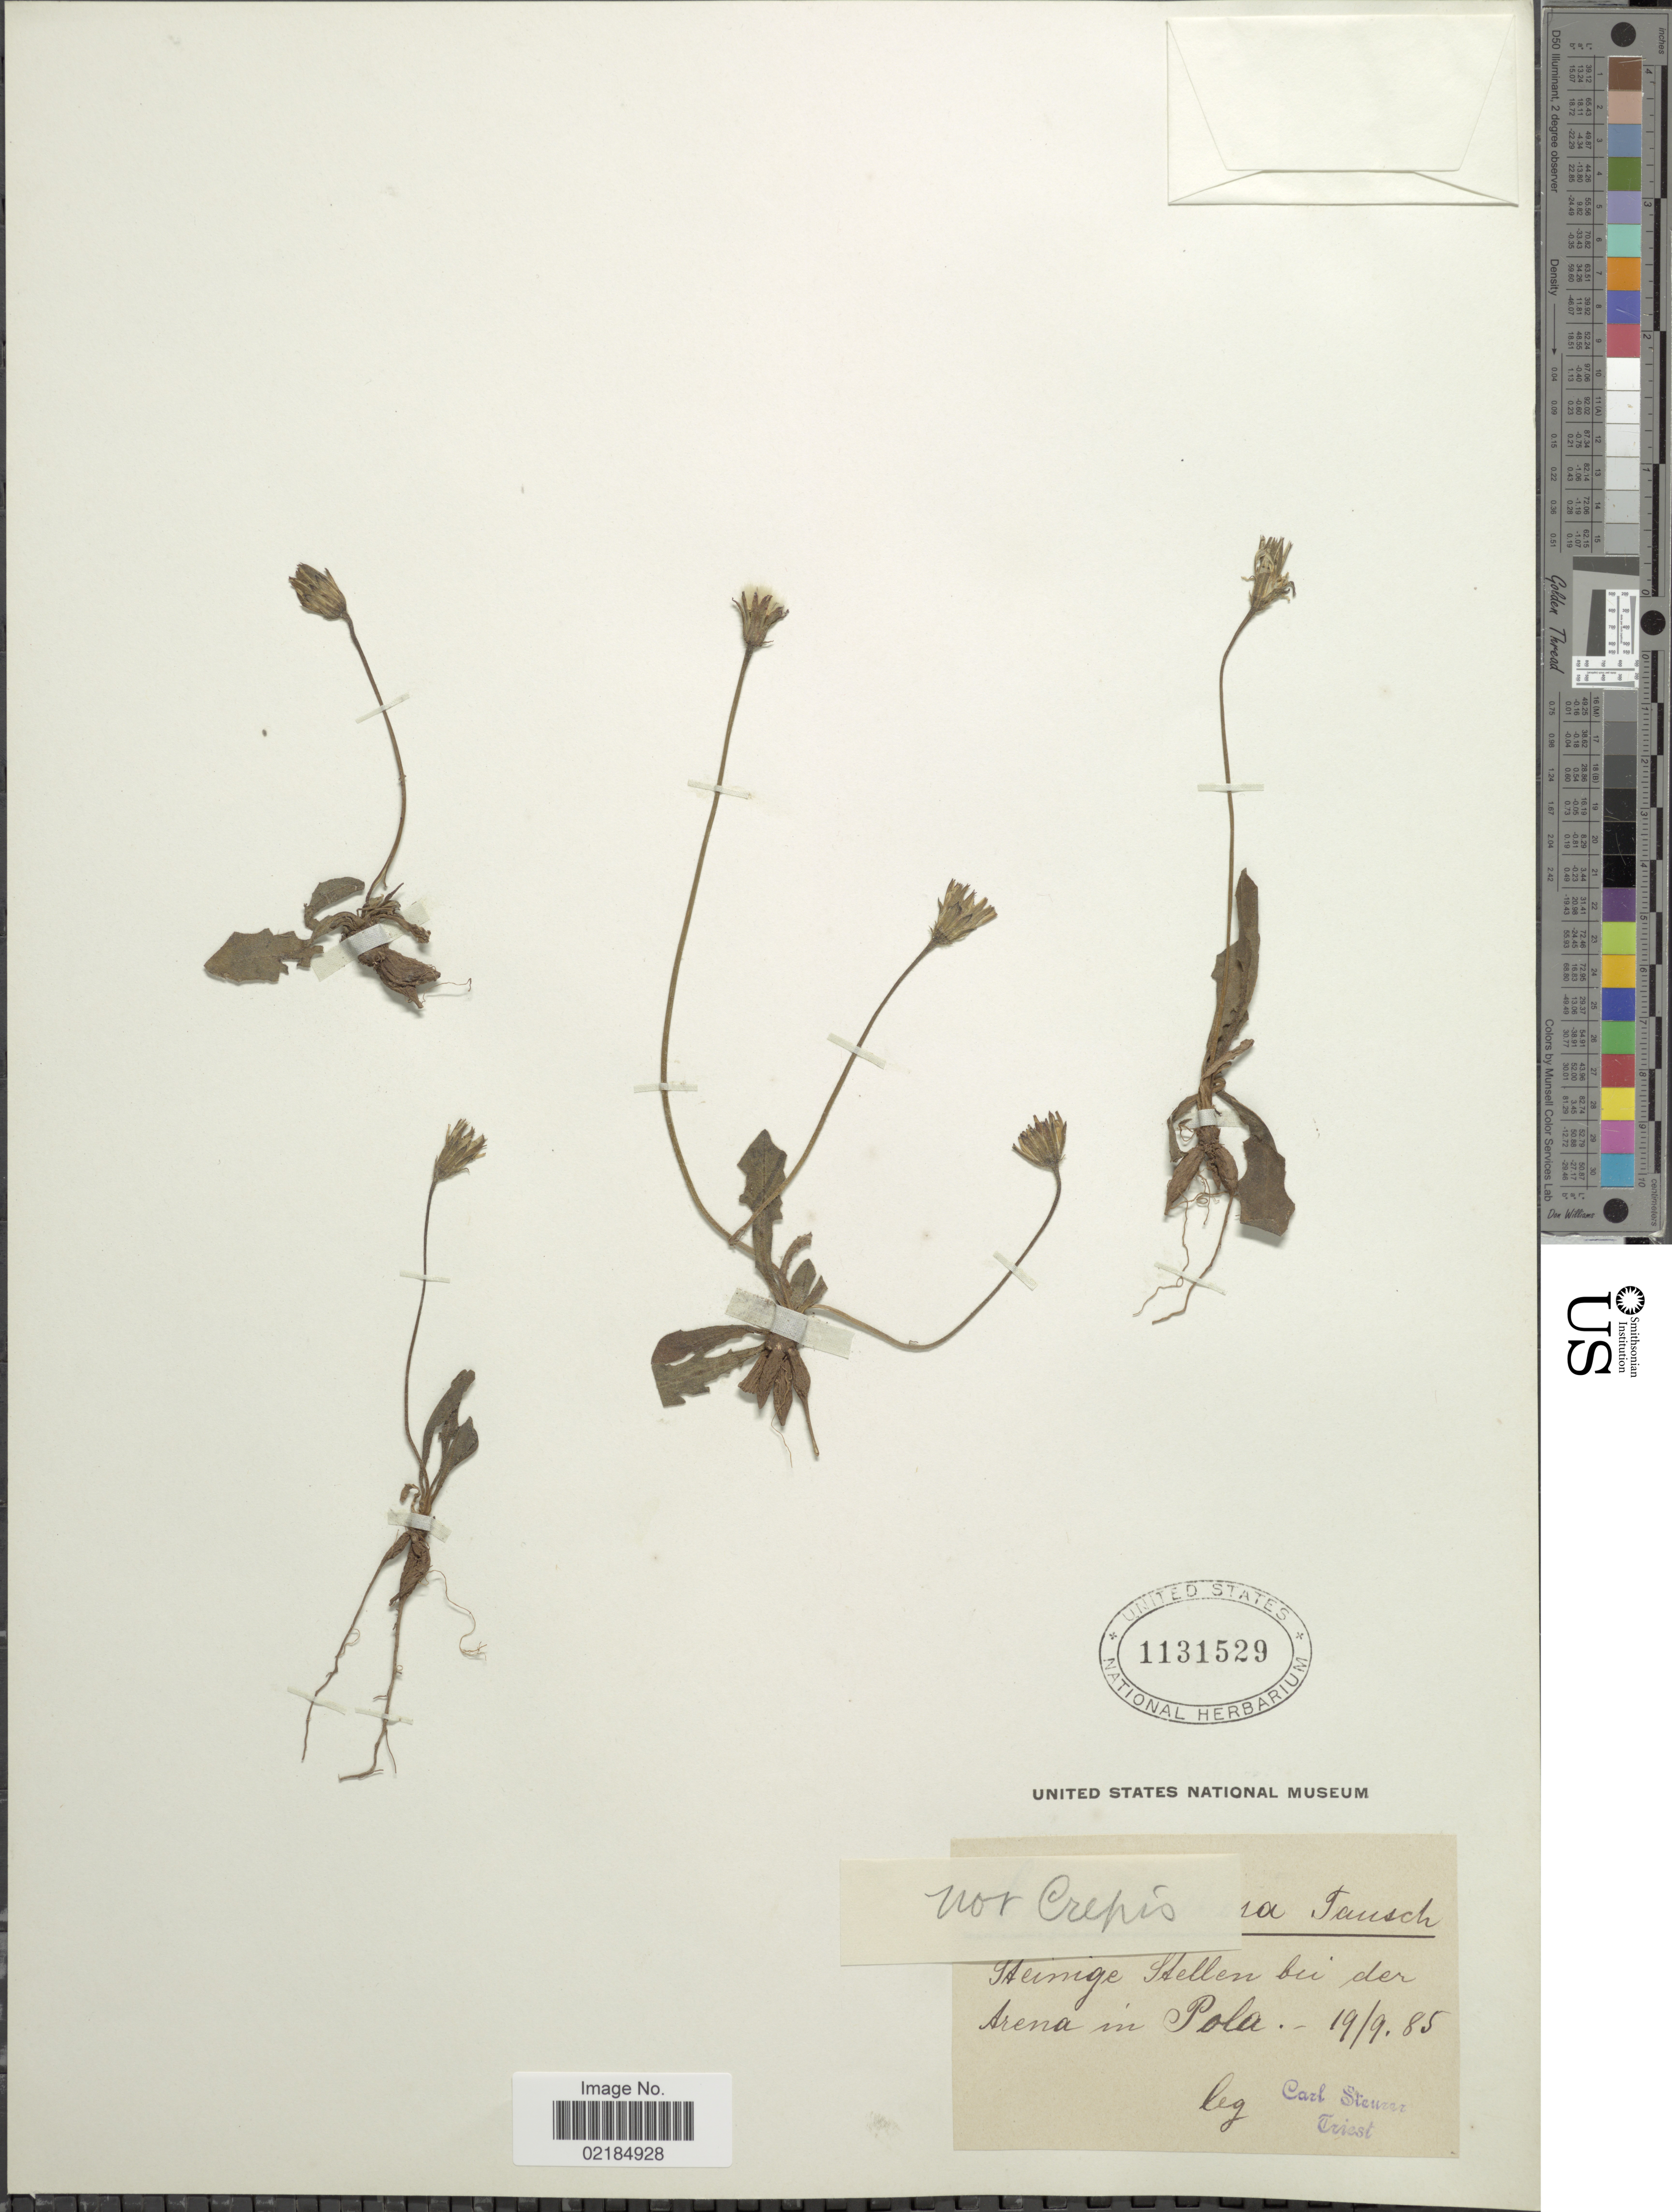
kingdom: Plantae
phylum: Tracheophyta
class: Magnoliopsida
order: Asterales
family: Asteraceae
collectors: C. Steurer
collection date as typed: Transcribed d/m/y: 19/9/85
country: Croatia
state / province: Istria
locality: Steinige Stellen bei der Arena in Pola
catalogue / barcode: US 1131529